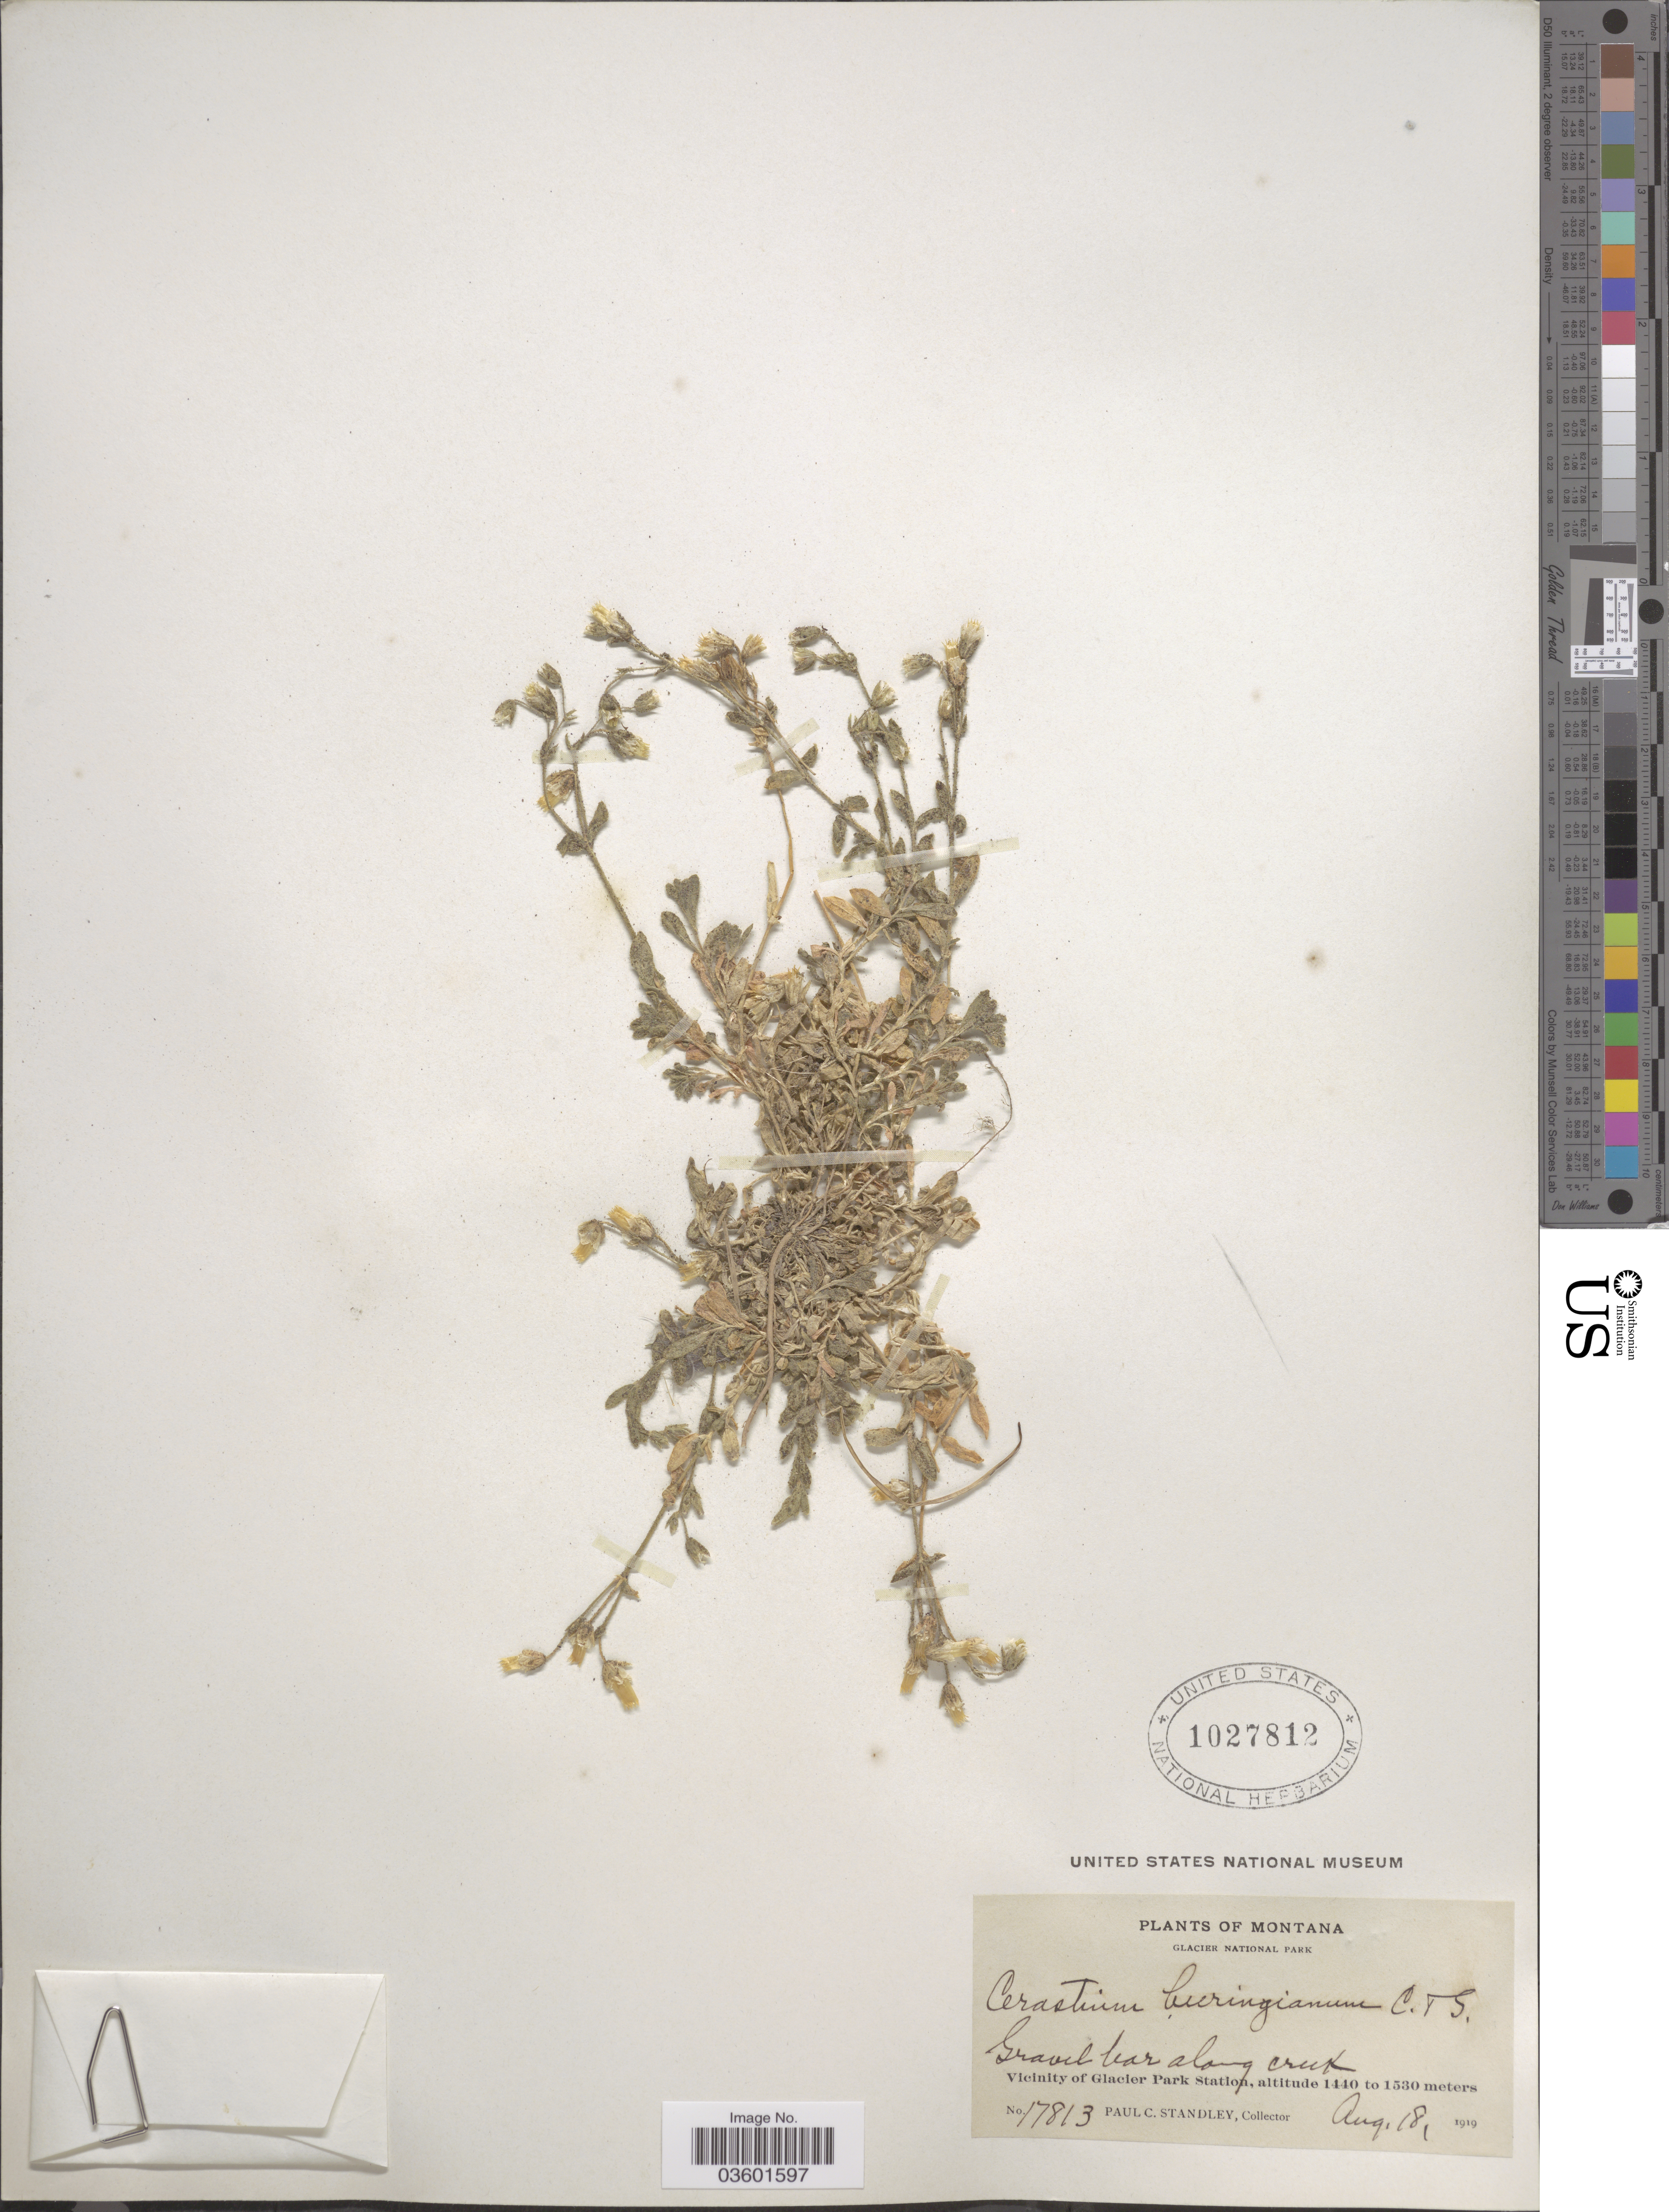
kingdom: Plantae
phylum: Tracheophyta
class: Magnoliopsida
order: Caryophyllales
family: Caryophyllaceae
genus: Cerastium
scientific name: Cerastium beeringianum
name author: Cham. & Schltdl.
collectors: P. C. Standley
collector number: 17813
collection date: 1919-08-18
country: United States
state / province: Montana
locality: Glacier National Park. Vicinity of Glacier Park Station.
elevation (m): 1440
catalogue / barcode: US 1027812